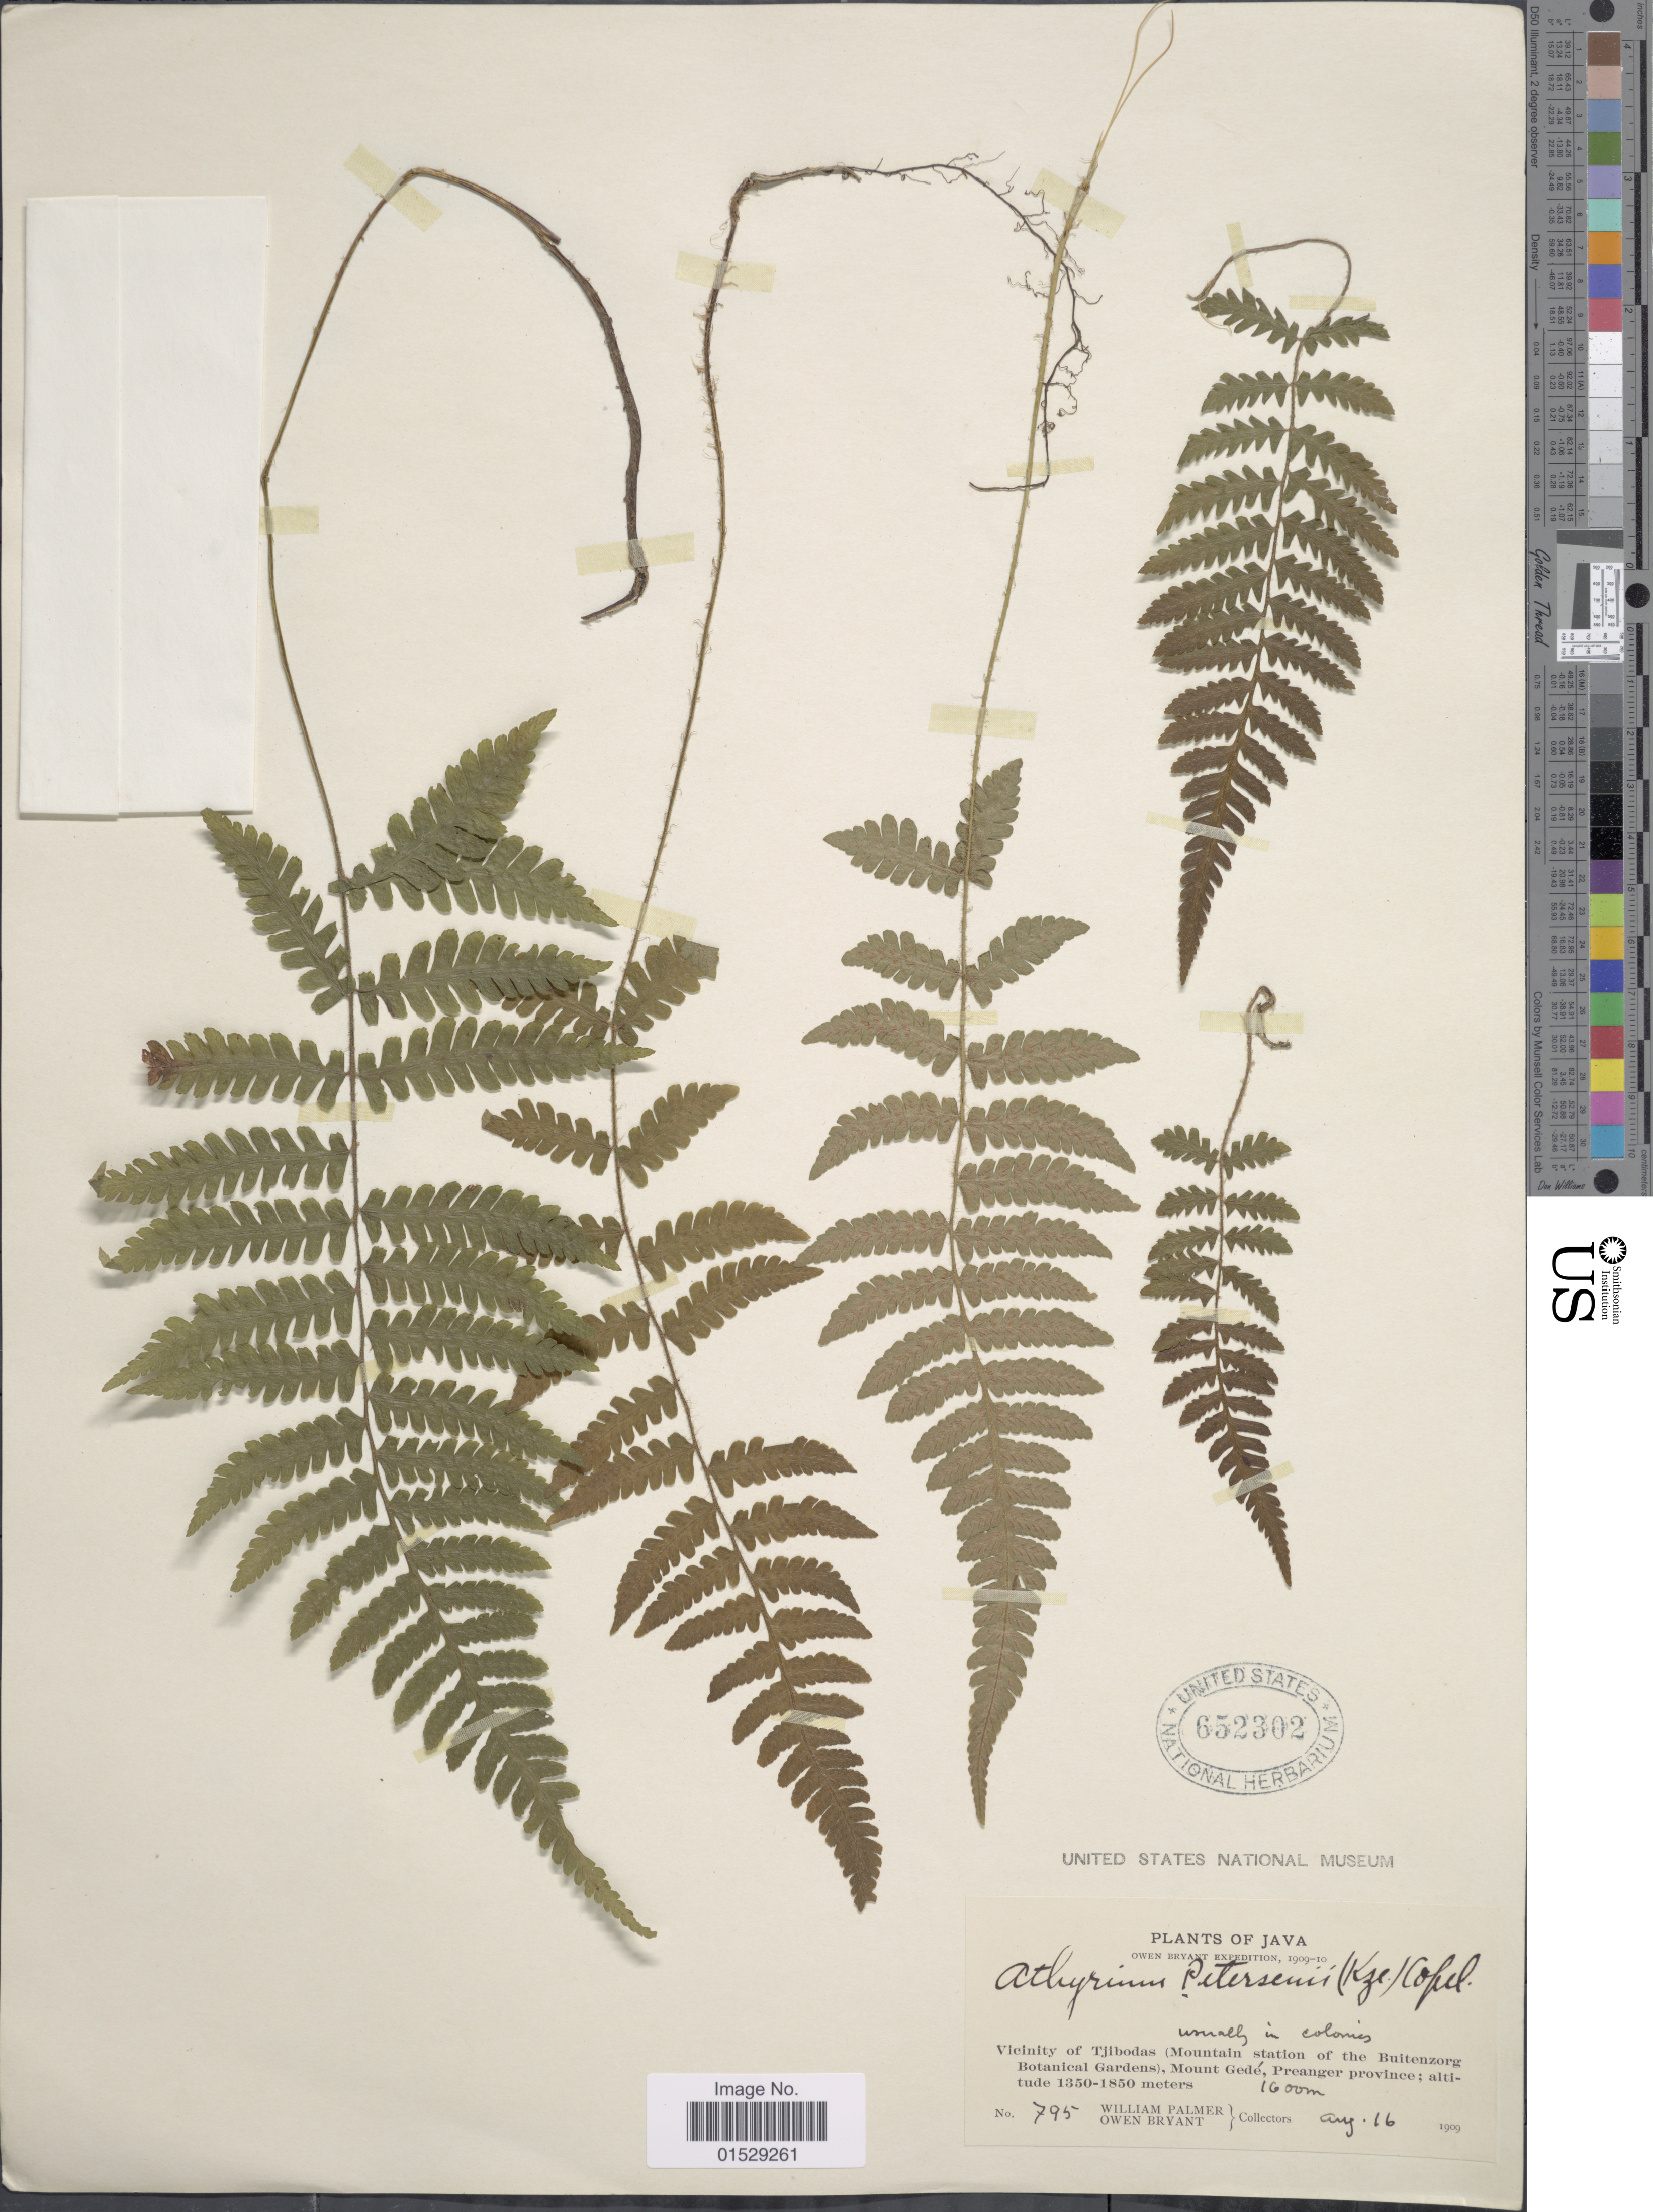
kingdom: Plantae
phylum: Tracheophyta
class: Polypodiopsida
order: Polypodiales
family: Athyriaceae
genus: Deparia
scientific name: Deparia petersenii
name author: (Kunze) M. Kato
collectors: W. Palmer & O. Bryant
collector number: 795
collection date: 1909-08-16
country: Indonesia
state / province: Java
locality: Vicinity of Tjibodas (Mountain station of the Buitenzorg Botanical Gardens), Mount Gede, preanger province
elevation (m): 1600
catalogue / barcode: US 652302